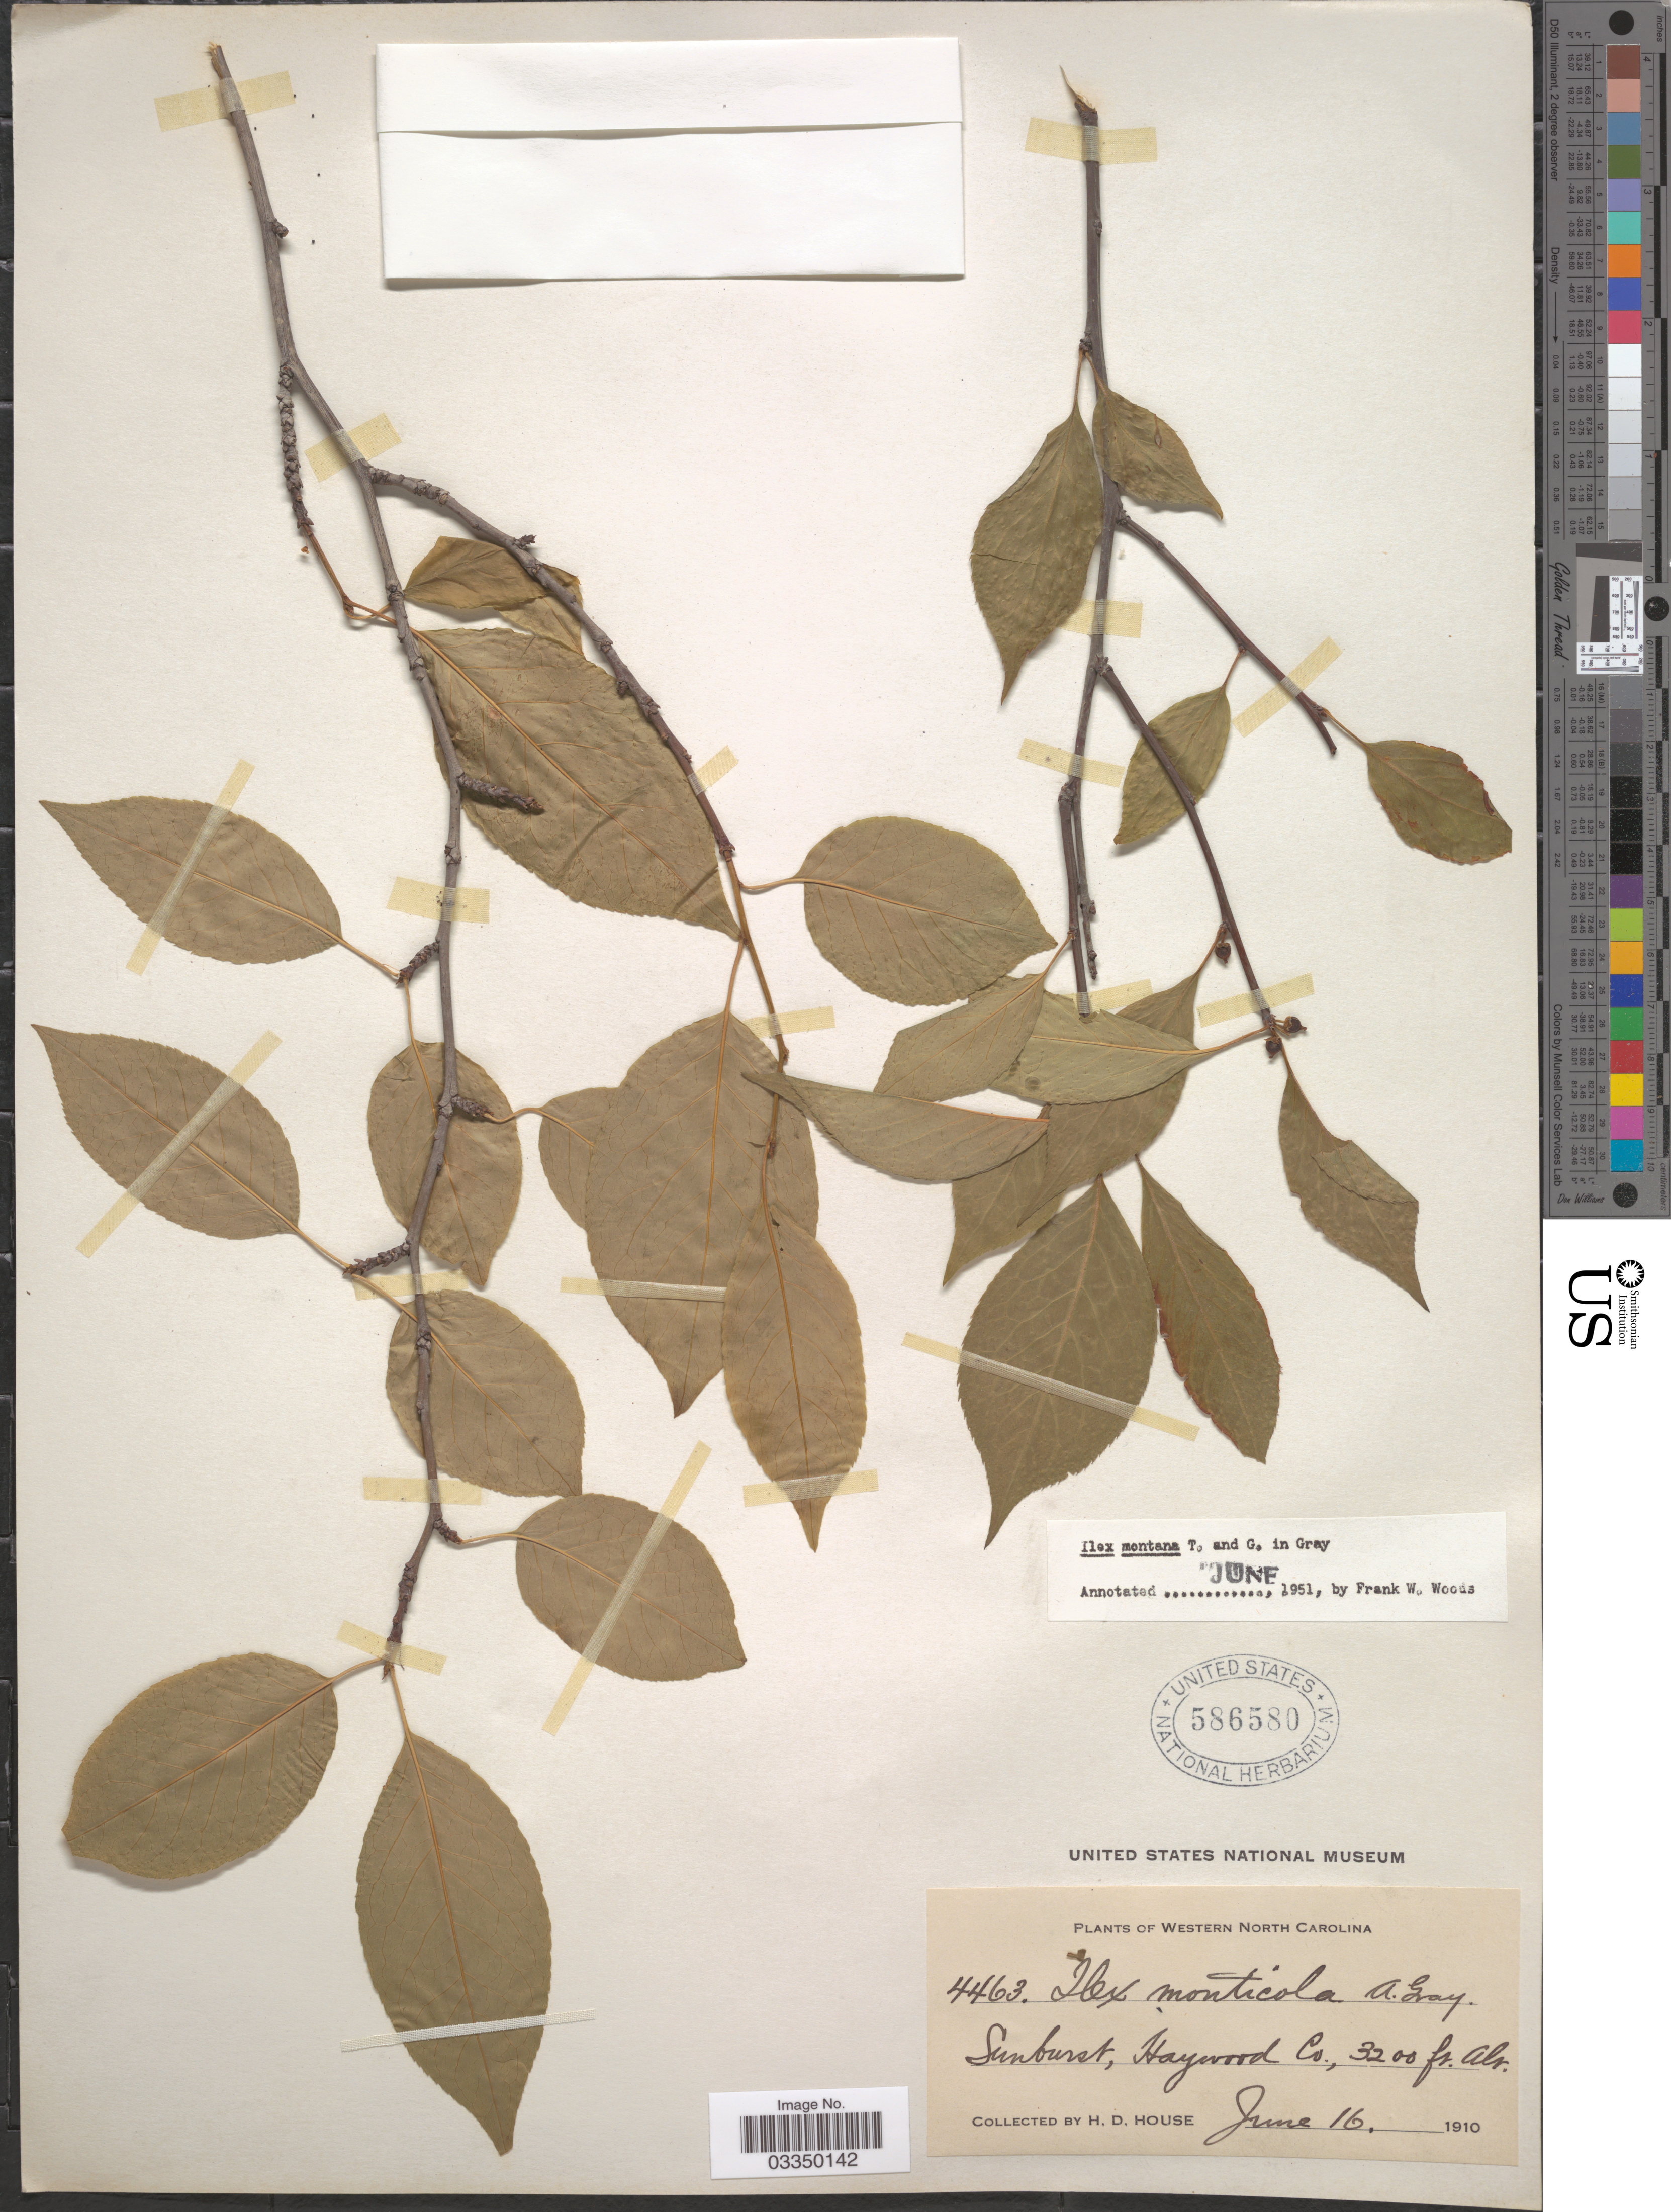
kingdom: Plantae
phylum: Tracheophyta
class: Magnoliopsida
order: Aquifoliales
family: Aquifoliaceae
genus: Ilex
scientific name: Ilex montana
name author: Torr. & A. Gray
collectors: H. D. House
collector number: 4463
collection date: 1910-06-16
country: United States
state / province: North Carolina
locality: Western North Carolina. Sunburst, Haywood Co.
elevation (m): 975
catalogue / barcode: US 586580